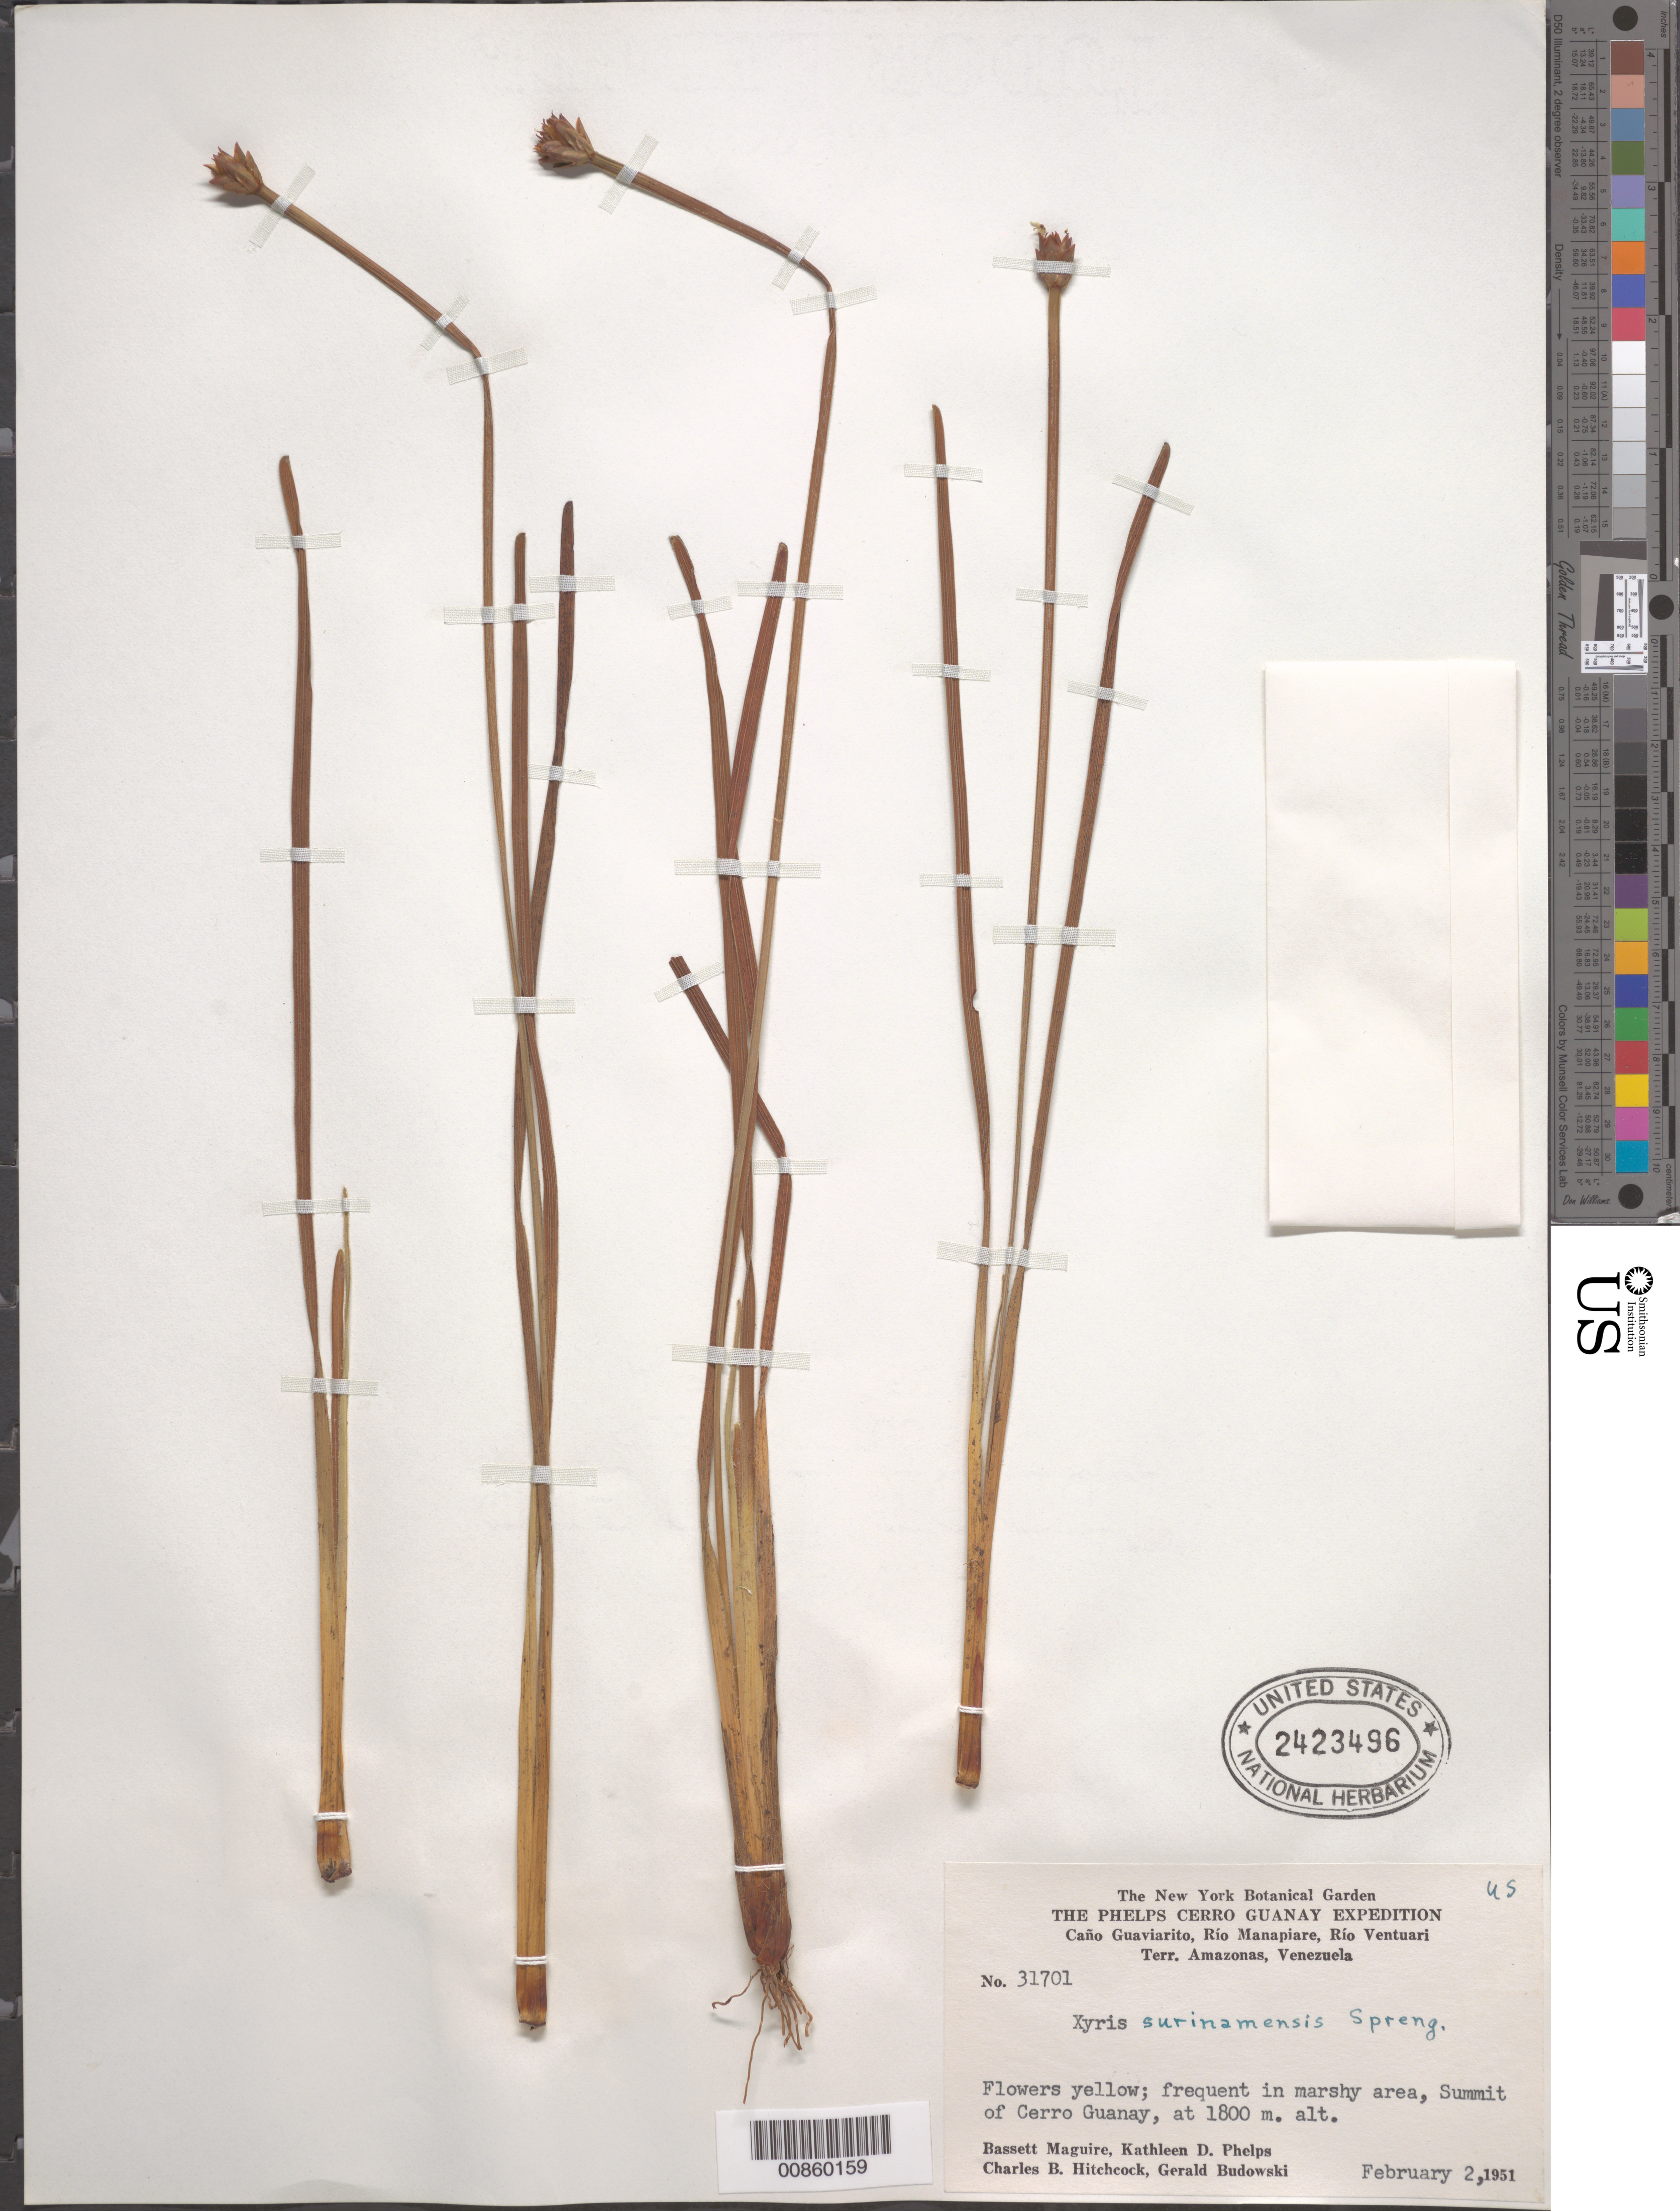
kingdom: Plantae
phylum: Tracheophyta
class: Liliopsida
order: Poales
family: Xyridaceae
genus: Xyris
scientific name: Xyris surinamensis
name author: A. Spreng.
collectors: B. Maguire, K. D. Phelps, C. B. Hitchcock & G. Budowski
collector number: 31701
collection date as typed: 3-Jan-51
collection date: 1951-01-03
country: Venezuela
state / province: Amazonas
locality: Caño Guaviarito, Río Manapiare, Río Ventuari, summit of Cerro Guanay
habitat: Marshy areas.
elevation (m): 1800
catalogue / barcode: US 2423496